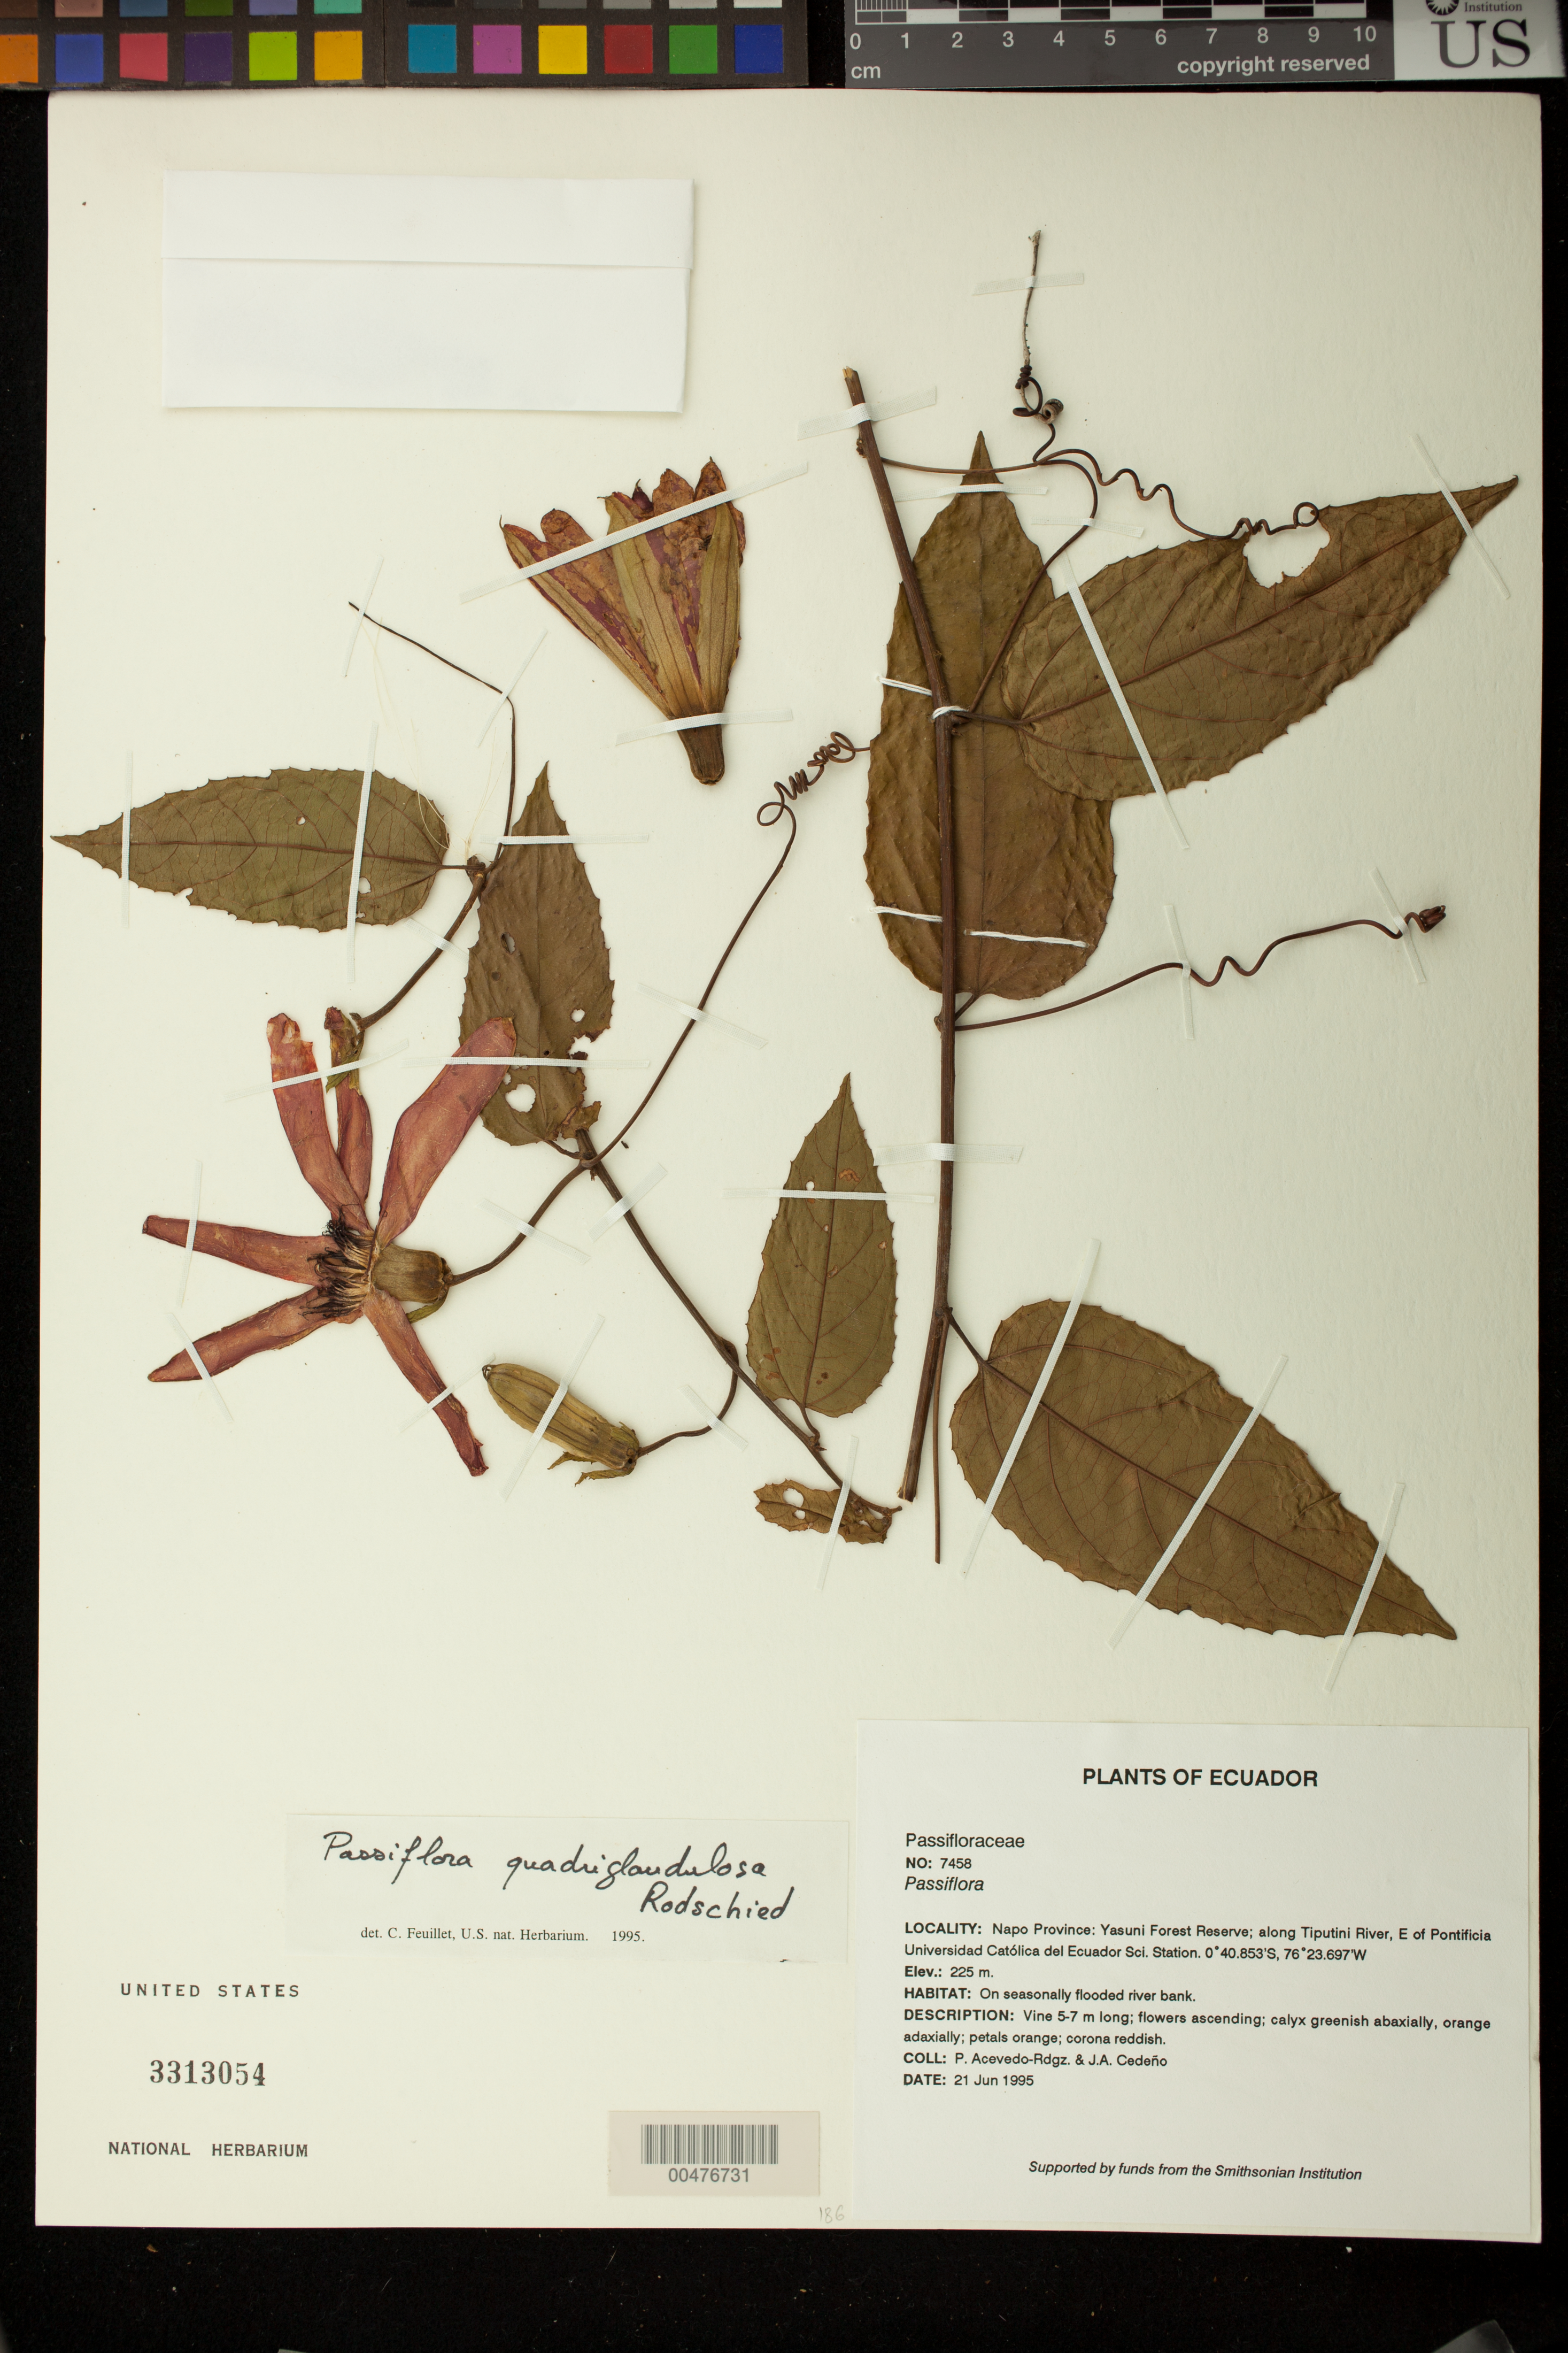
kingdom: Plantae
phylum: Tracheophyta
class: Magnoliopsida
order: Malpighiales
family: Passifloraceae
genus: Passiflora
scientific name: Passiflora quadriglandulosa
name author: Rodschied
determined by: Feuillet, C.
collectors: P. Acevedo-Rodr. & J. A. Cedeño M.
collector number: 7458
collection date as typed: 21 Jun 1995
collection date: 1995-06-21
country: Ecuador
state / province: Napo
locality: Napo Province: Yasuni Forest Reserve; along Tiputini River, E of Pontificia Universidad Católica del Ecuador Sci. Station.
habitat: On seasonally flooded river bank.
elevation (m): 225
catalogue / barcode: US 3313054